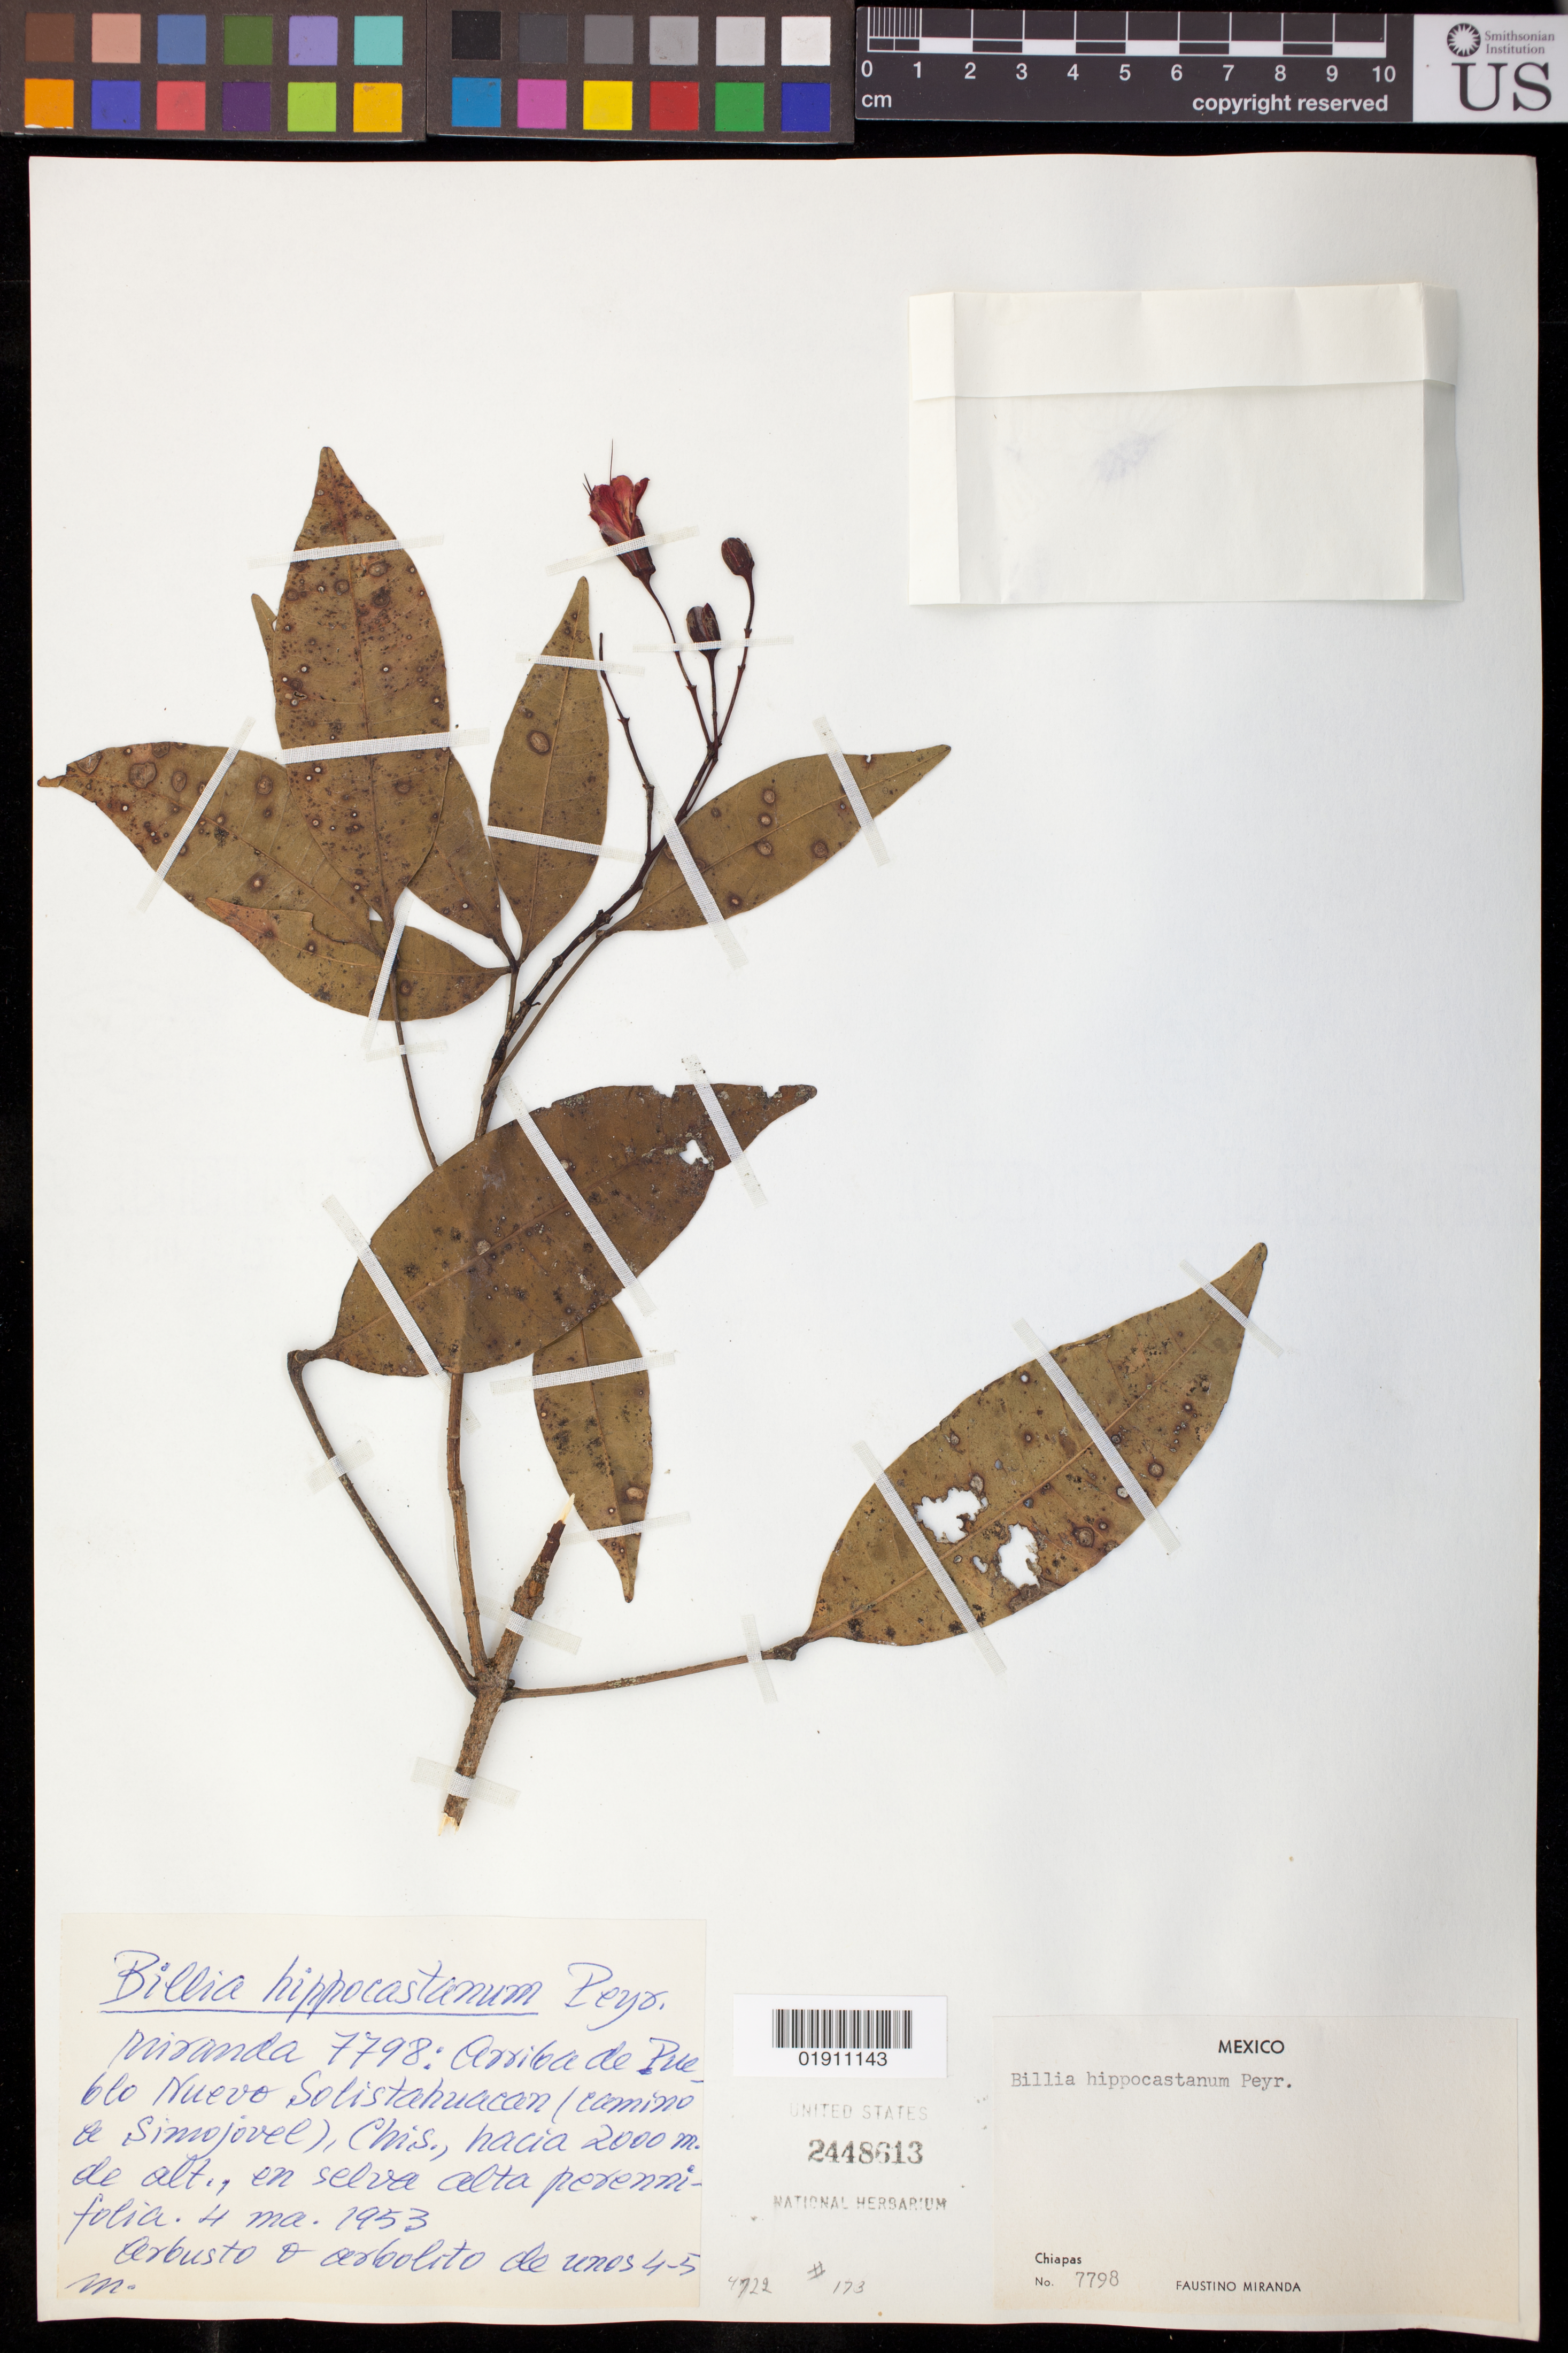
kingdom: Plantae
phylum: Tracheophyta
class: Magnoliopsida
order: Sapindales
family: Sapindaceae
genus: Billia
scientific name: Billia hippocastanum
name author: Peyr.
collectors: F. Miranda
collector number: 7798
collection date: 1953-03-04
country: Mexico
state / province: Chiapas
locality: Arriba de Pueblo Nuevo Solistahuacan (camino a Simojovel)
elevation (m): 2000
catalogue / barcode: US 2448613